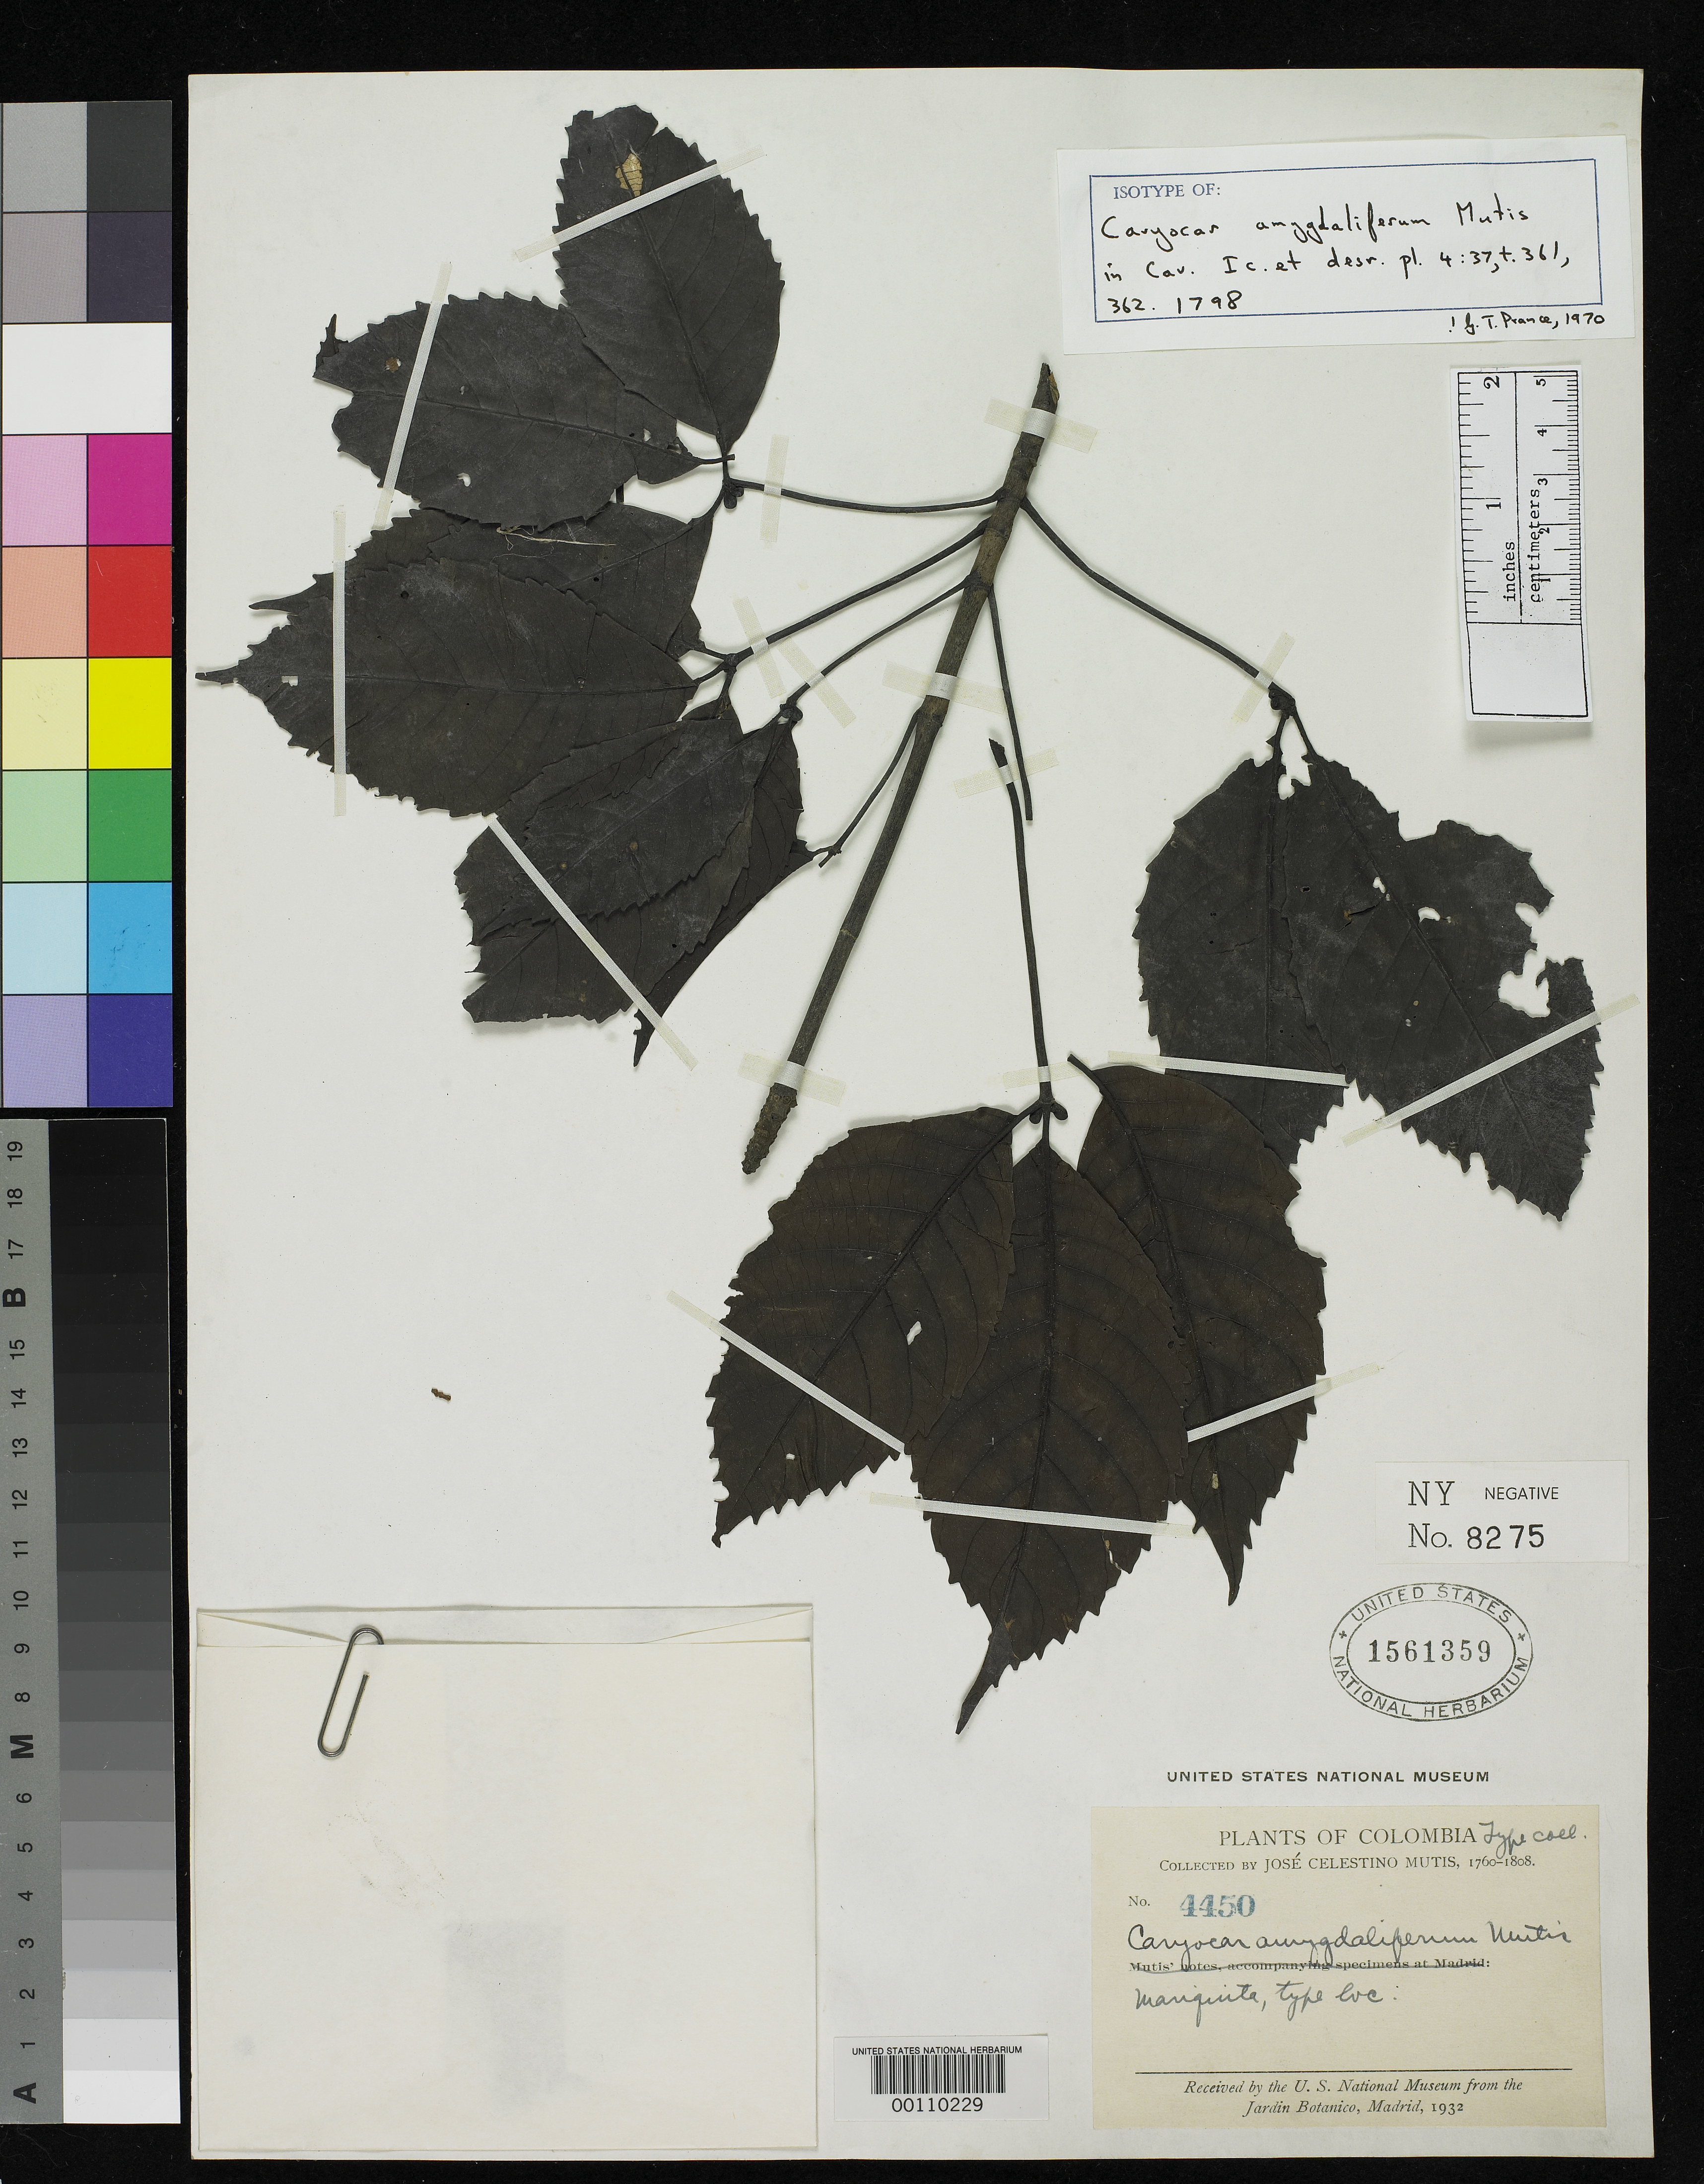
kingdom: Plantae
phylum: Tracheophyta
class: Magnoliopsida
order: Malpighiales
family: Caryocaraceae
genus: Caryocar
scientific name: Caryocar amygdaliferum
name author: Mutis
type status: Isotype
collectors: J. C. B. Mutis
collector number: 4450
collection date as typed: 1760 to -- --- 1808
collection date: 1760/1808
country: Colombia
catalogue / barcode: US 1561359